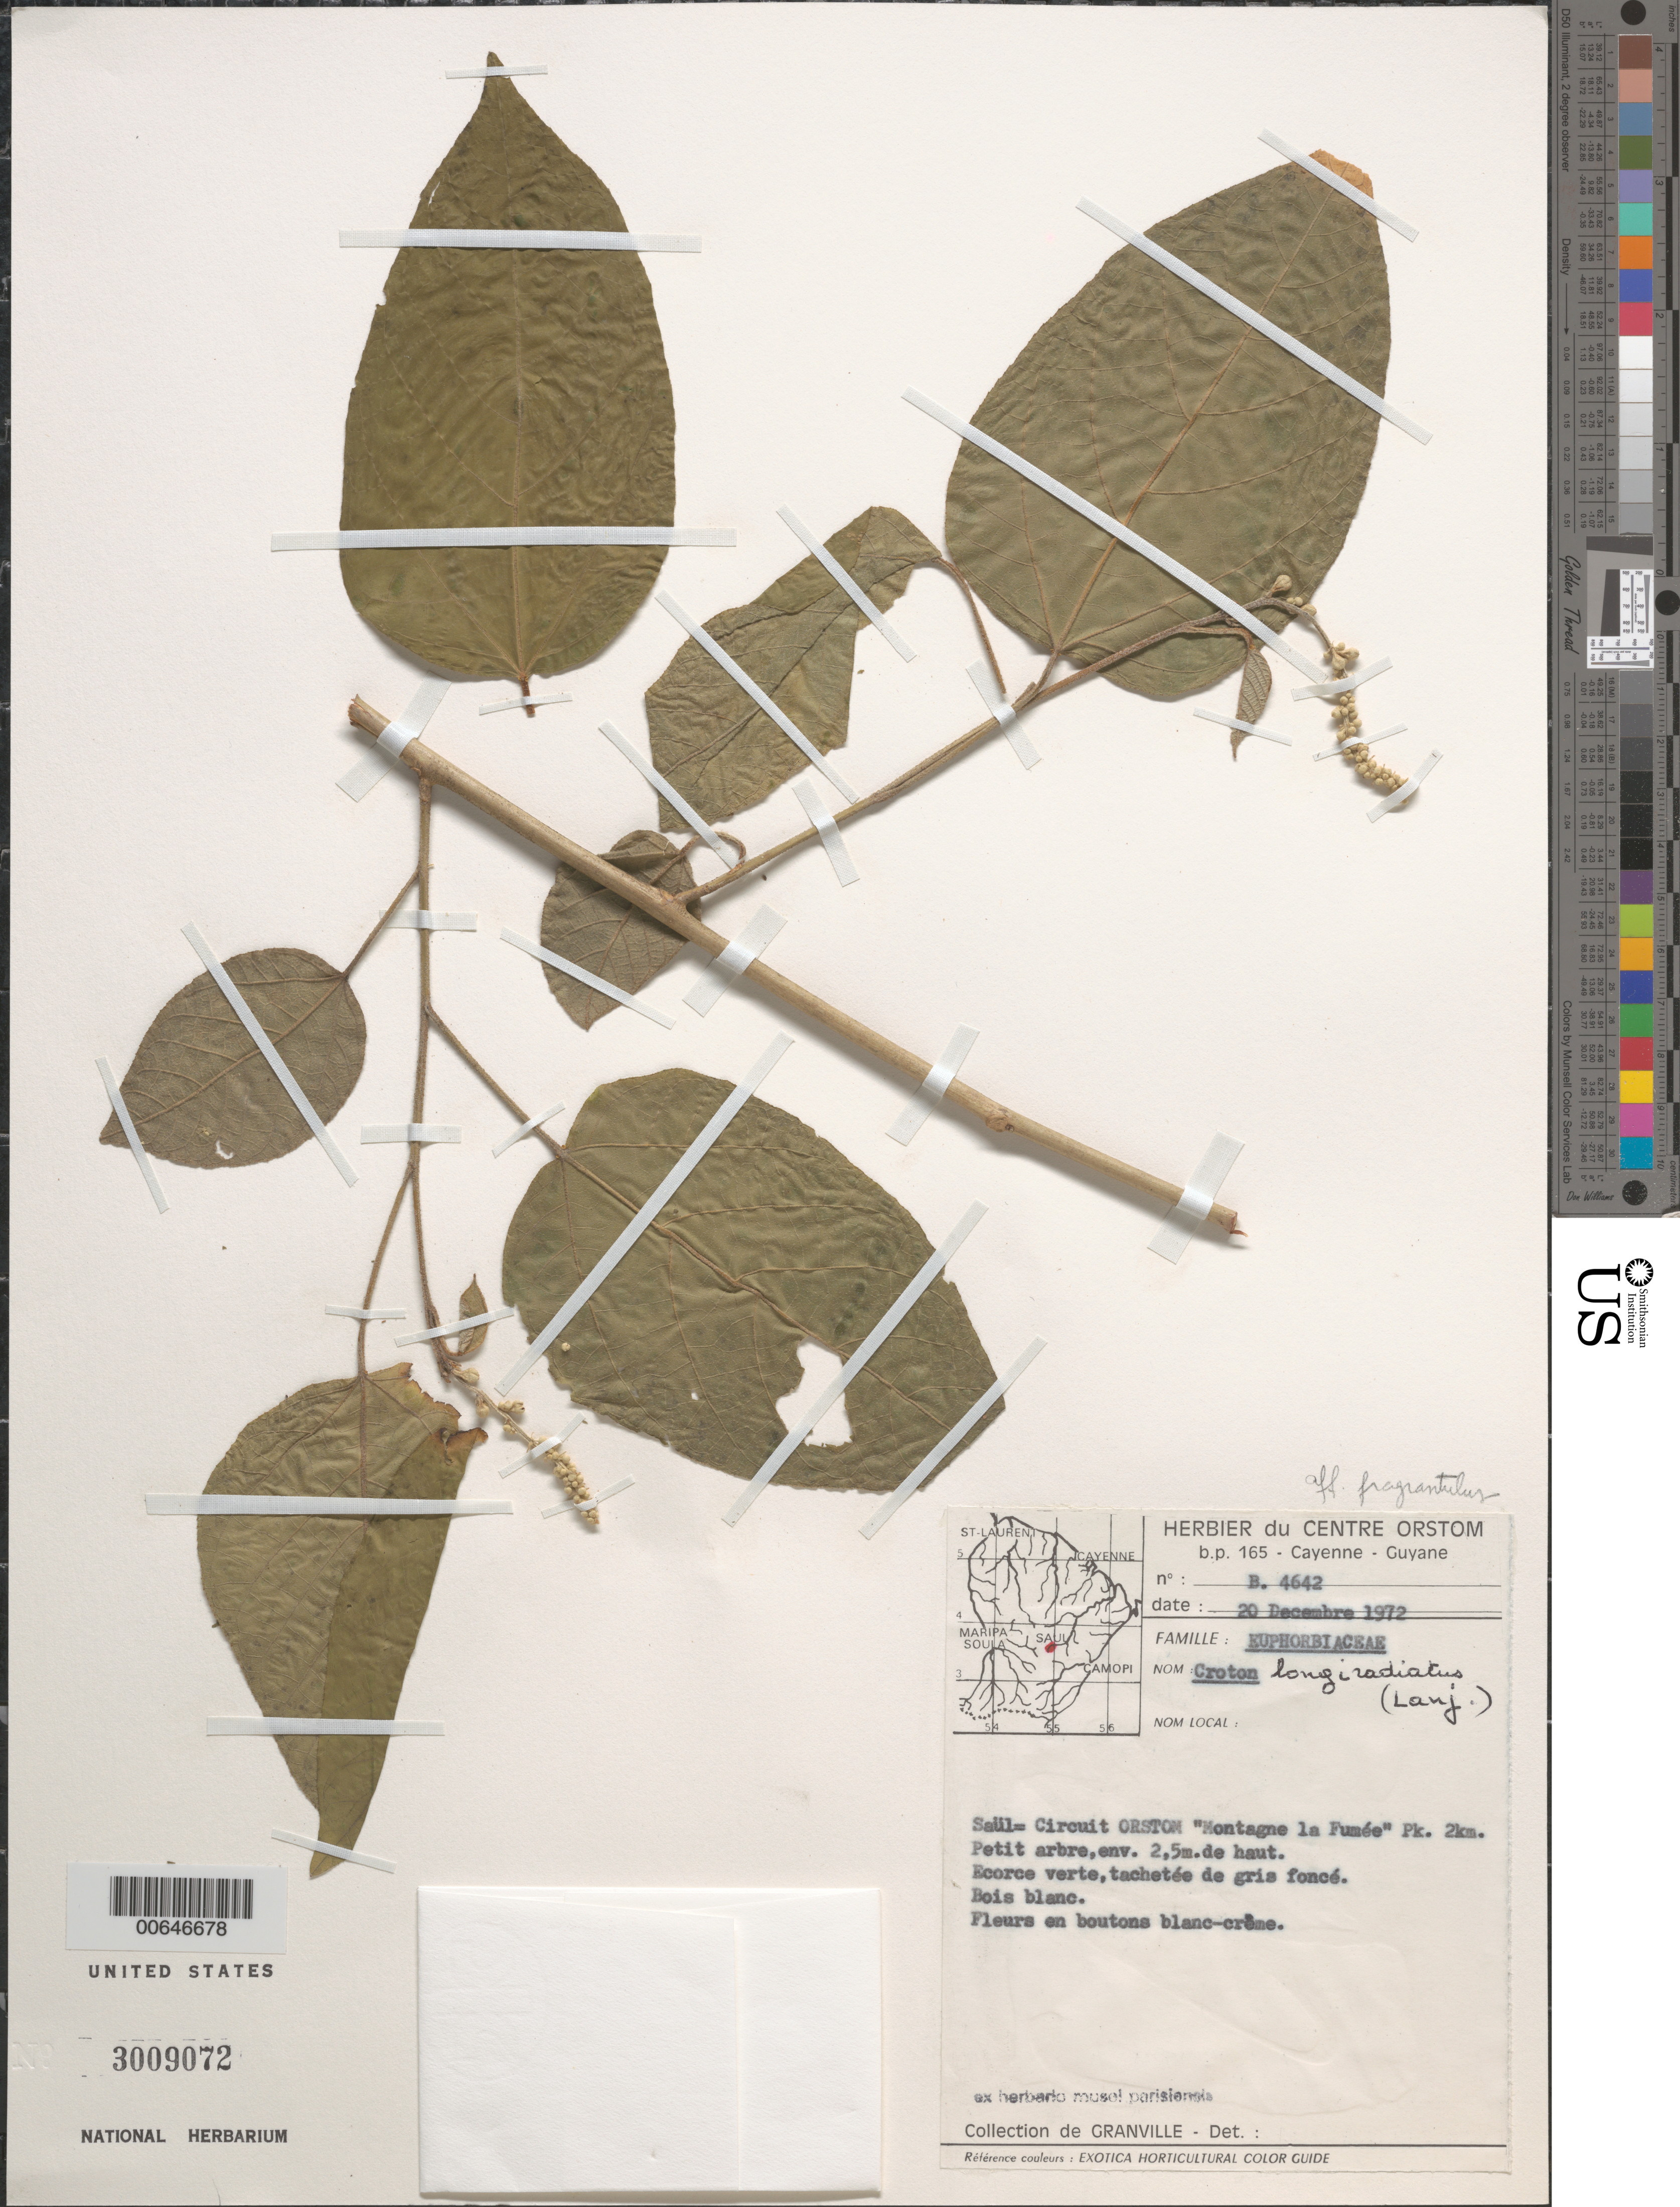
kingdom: Plantae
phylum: Tracheophyta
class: Magnoliopsida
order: Malpighiales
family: Euphorbiaceae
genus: Croton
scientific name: Croton longiradiatus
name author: Lanj.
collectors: J.-J. de Granville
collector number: B 4642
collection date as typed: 20-Dec-72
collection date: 1972-12-20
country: French Guiana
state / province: Saint-Laurent-du-Maroni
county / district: Saül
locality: Saül, circuit ORSTOM "Montagne la Fumée", pk 2 km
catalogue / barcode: US 3009072